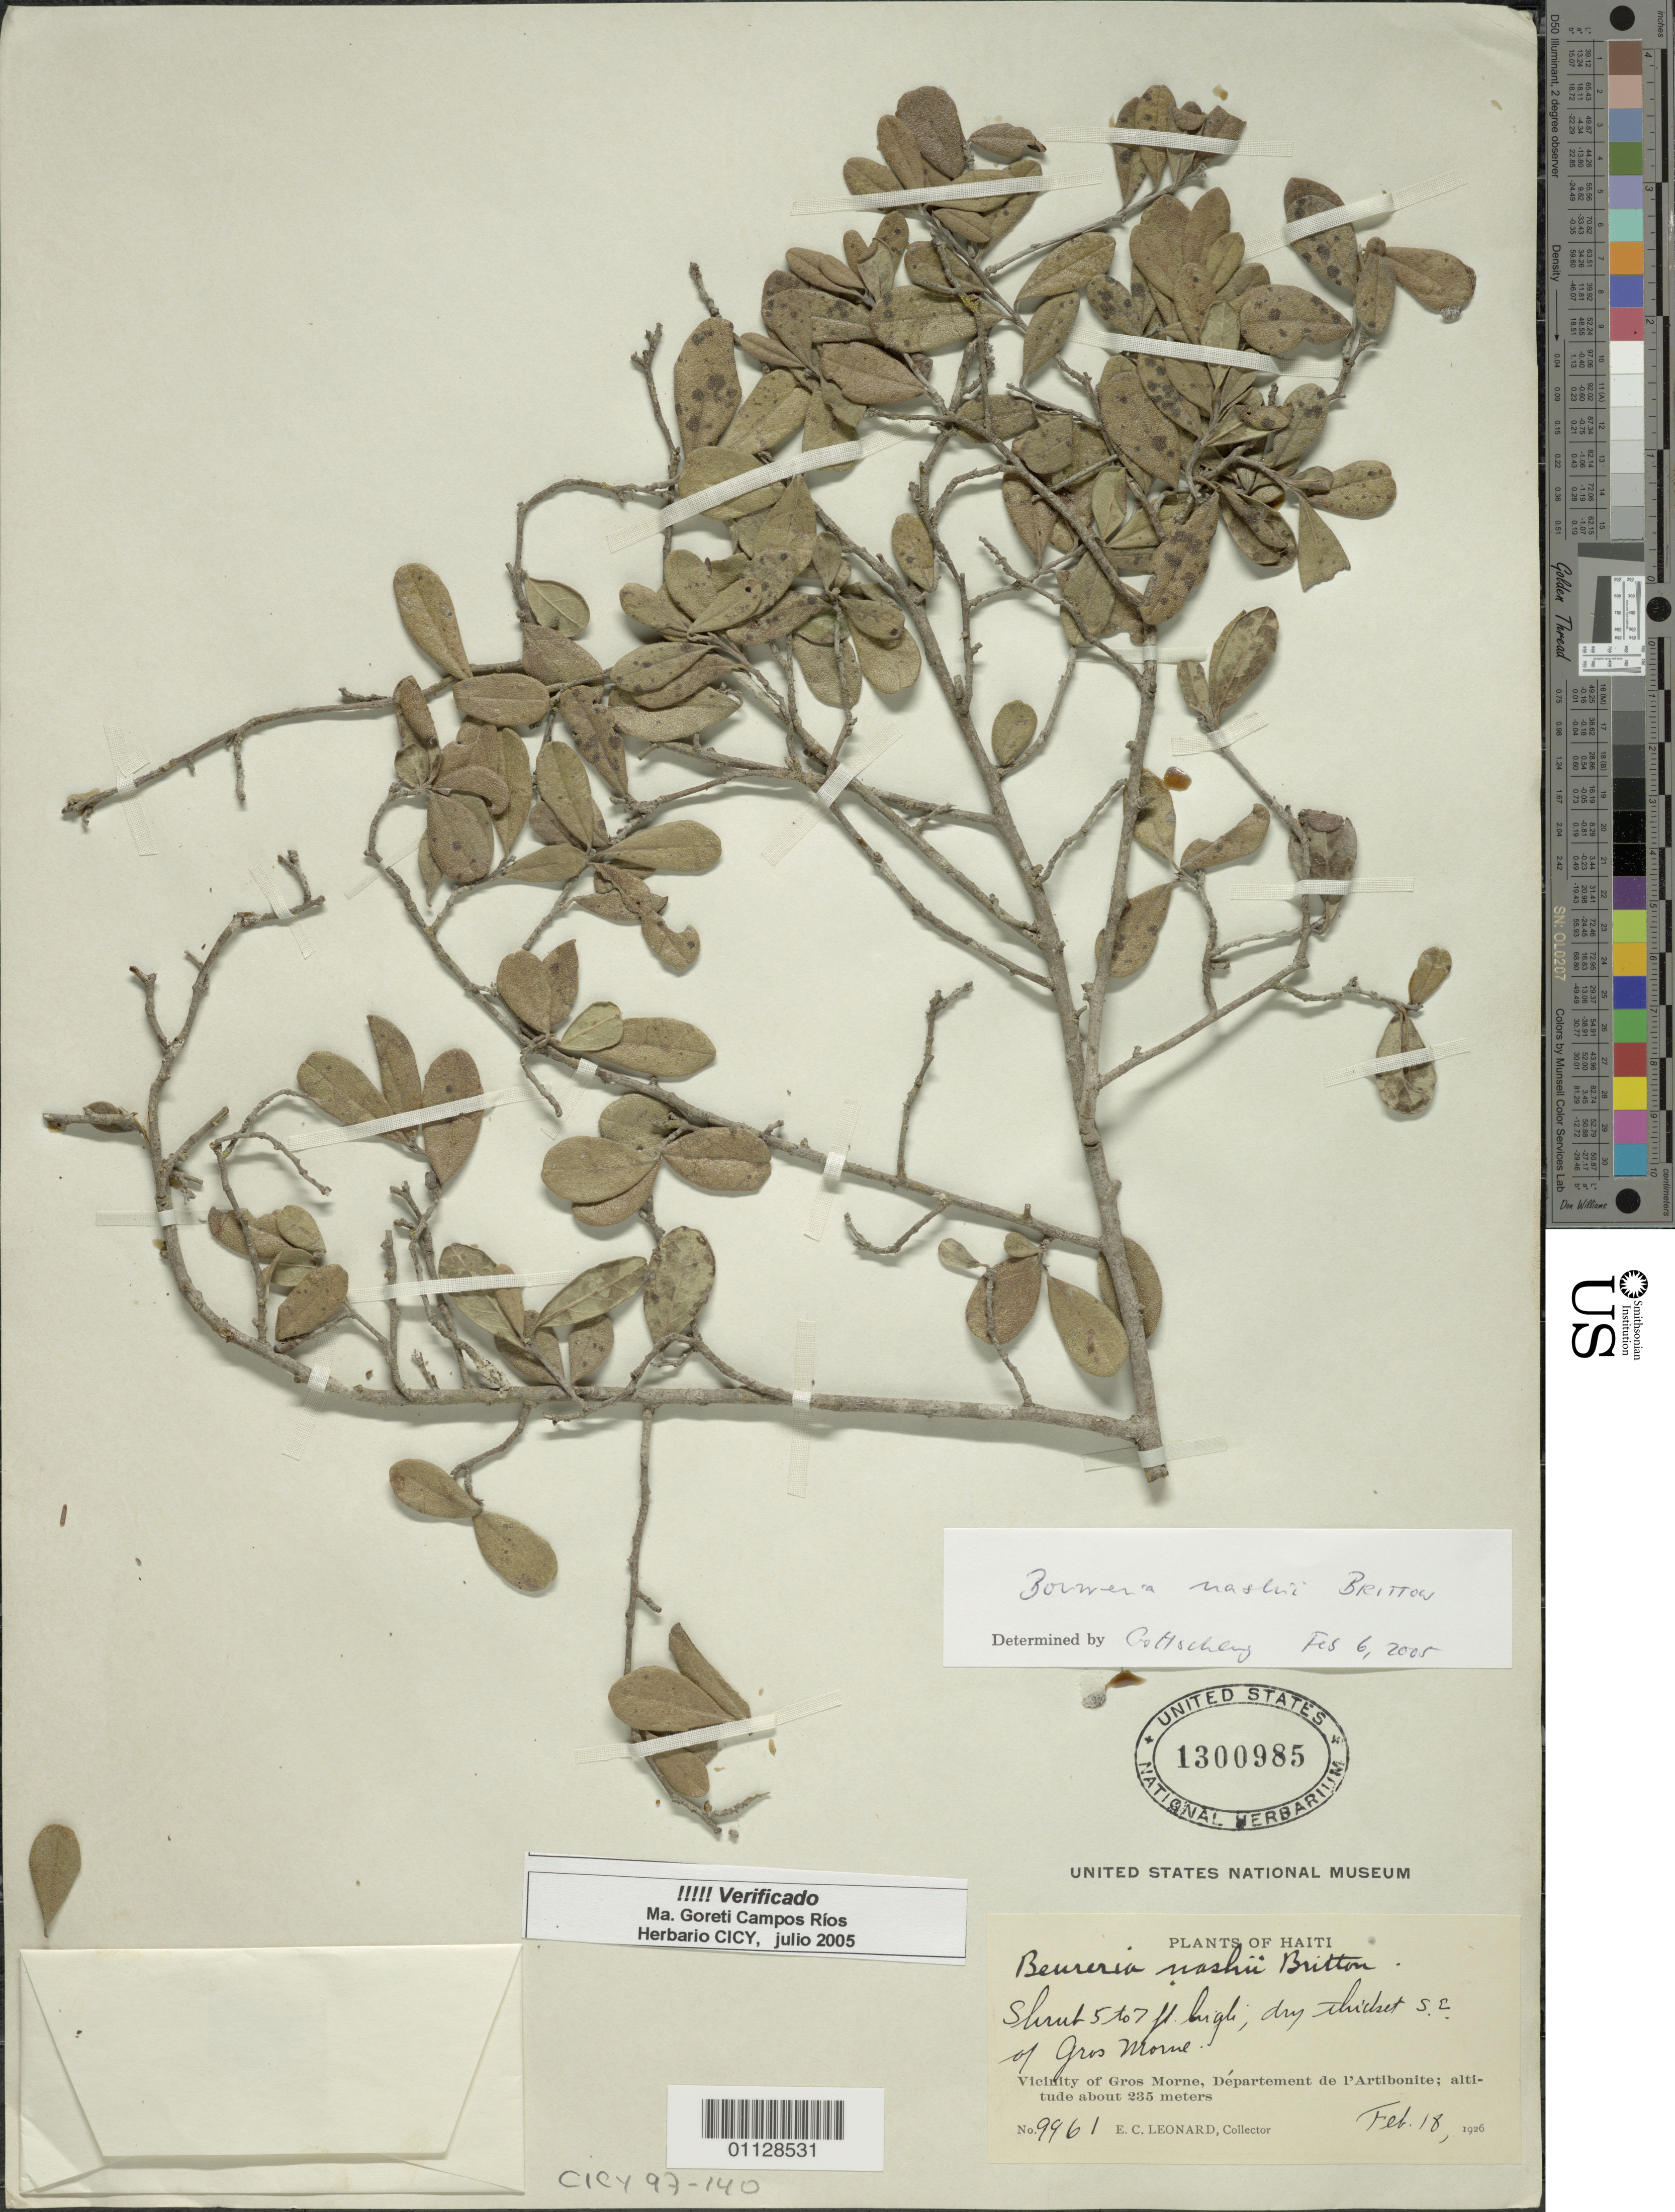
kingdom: Plantae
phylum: Tracheophyta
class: Magnoliopsida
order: Boraginales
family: Ehretiaceae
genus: Bourreria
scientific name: Bourreria nashii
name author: Britton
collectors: E. C. Leonard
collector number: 9961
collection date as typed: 18 Feb 1926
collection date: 1926-02-18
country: Haiti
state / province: Artibonite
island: Hispaniola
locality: Vicinity of Gros Morne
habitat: dry thicket SE of Gros Morne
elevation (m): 235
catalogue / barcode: US 1300985